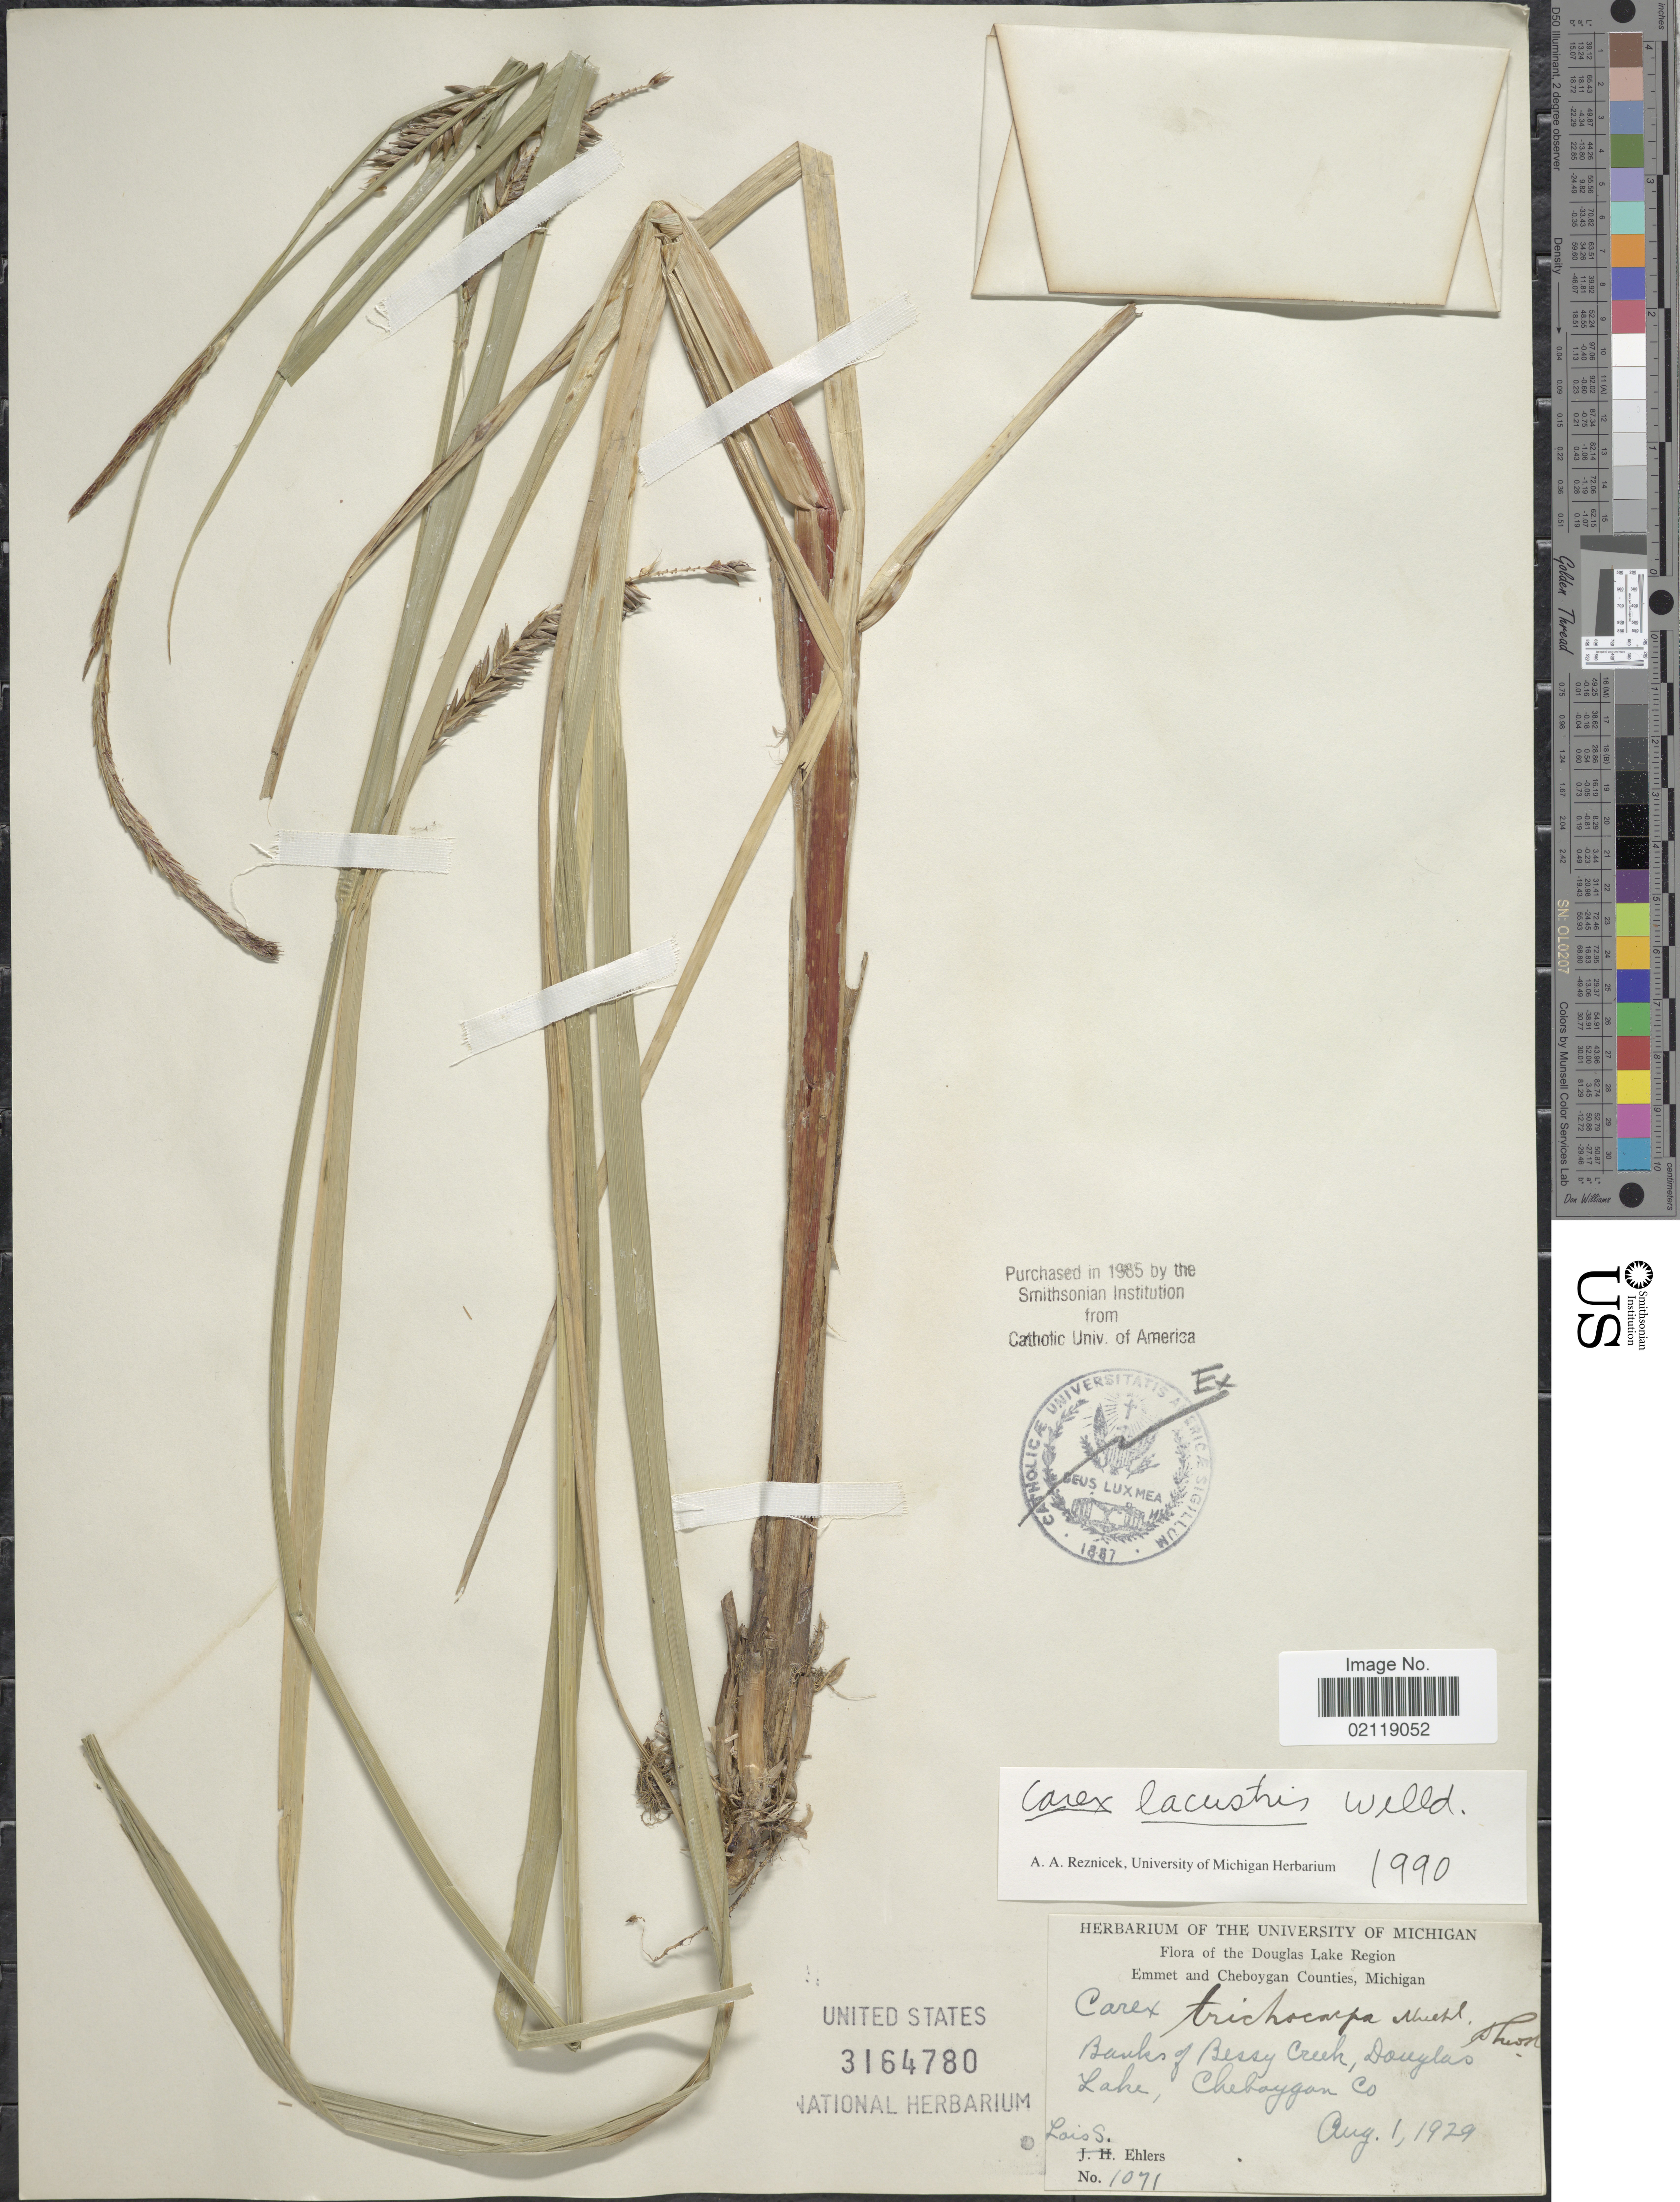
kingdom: Plantae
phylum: Tracheophyta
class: Liliopsida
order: Poales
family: Cyperaceae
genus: Carex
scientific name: Carex lacustris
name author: Willd.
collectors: L. Ehlers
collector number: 1071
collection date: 1929-08-01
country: United States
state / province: Michigan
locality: The Douglas Lake Region. Banks of Bessy Creek, Douglas Lake, Cheboygan Co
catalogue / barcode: US 3164780